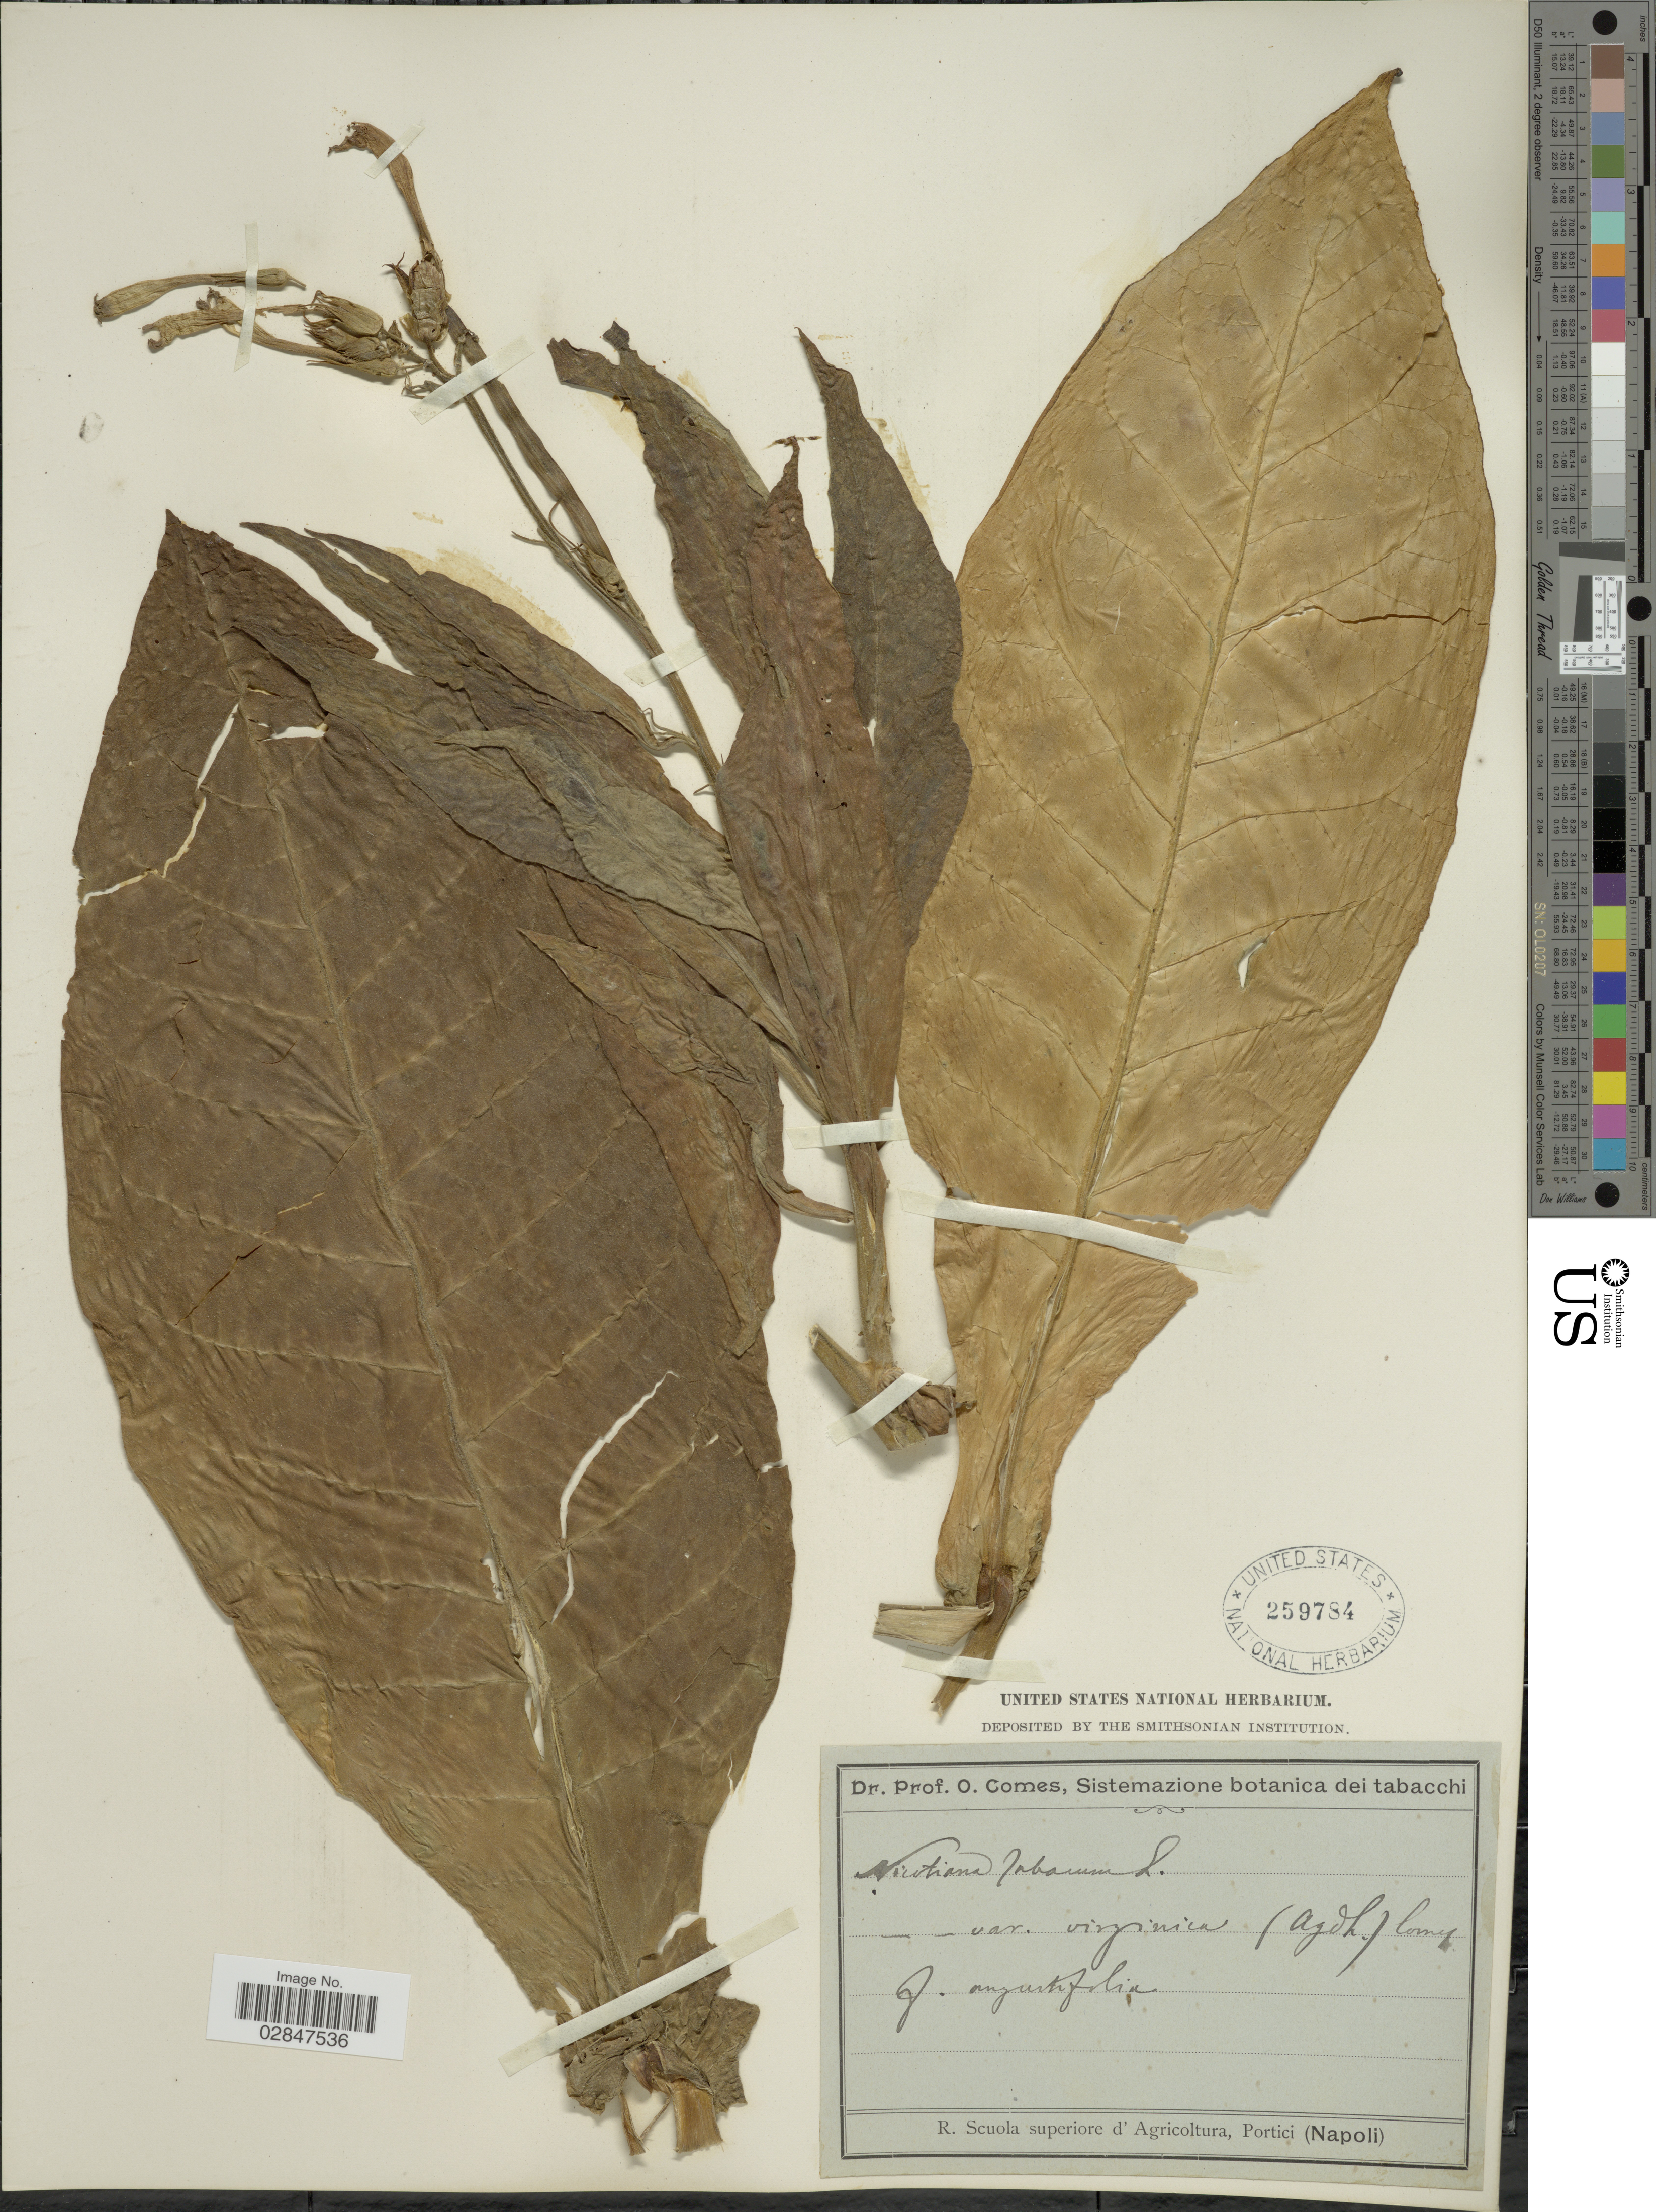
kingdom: Plantae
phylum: Tracheophyta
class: Magnoliopsida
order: Solanales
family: Solanaceae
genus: Nicotiana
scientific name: Nicotiana tabacum var. virginica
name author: (C. Agardh) Comes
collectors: O. Comes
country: Italy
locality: Portici (Napoli).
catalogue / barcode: US 259784